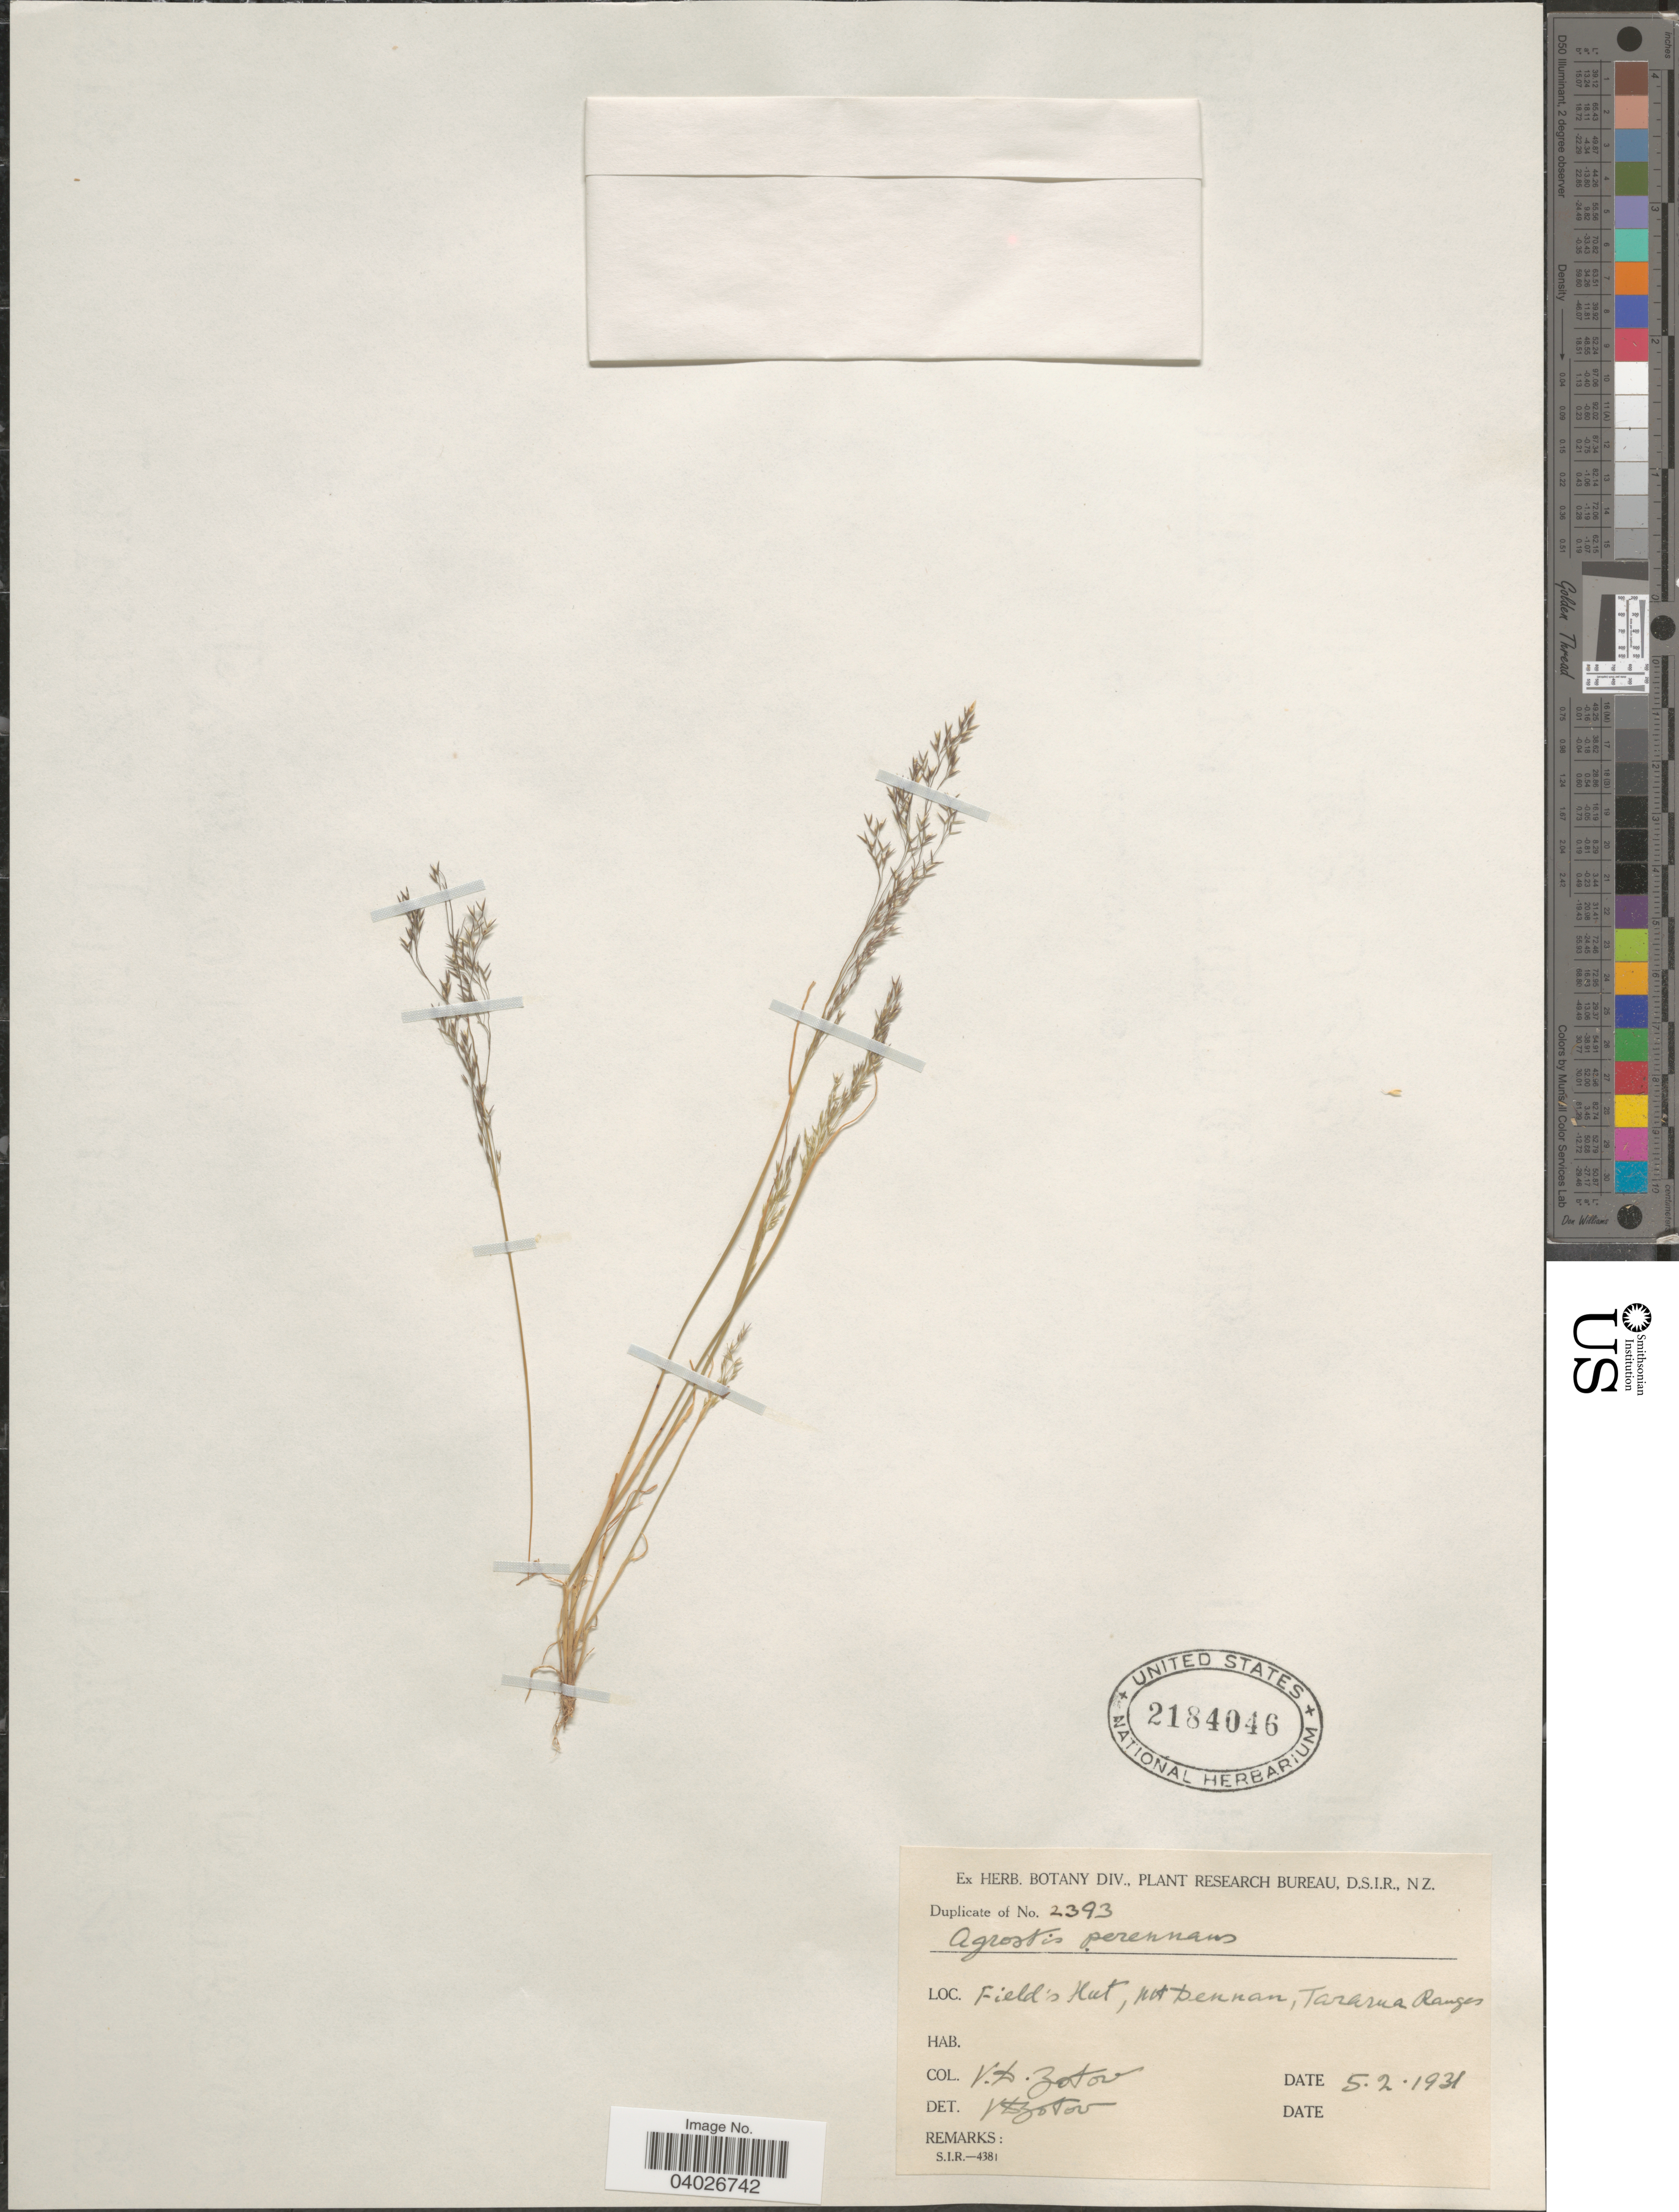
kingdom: Plantae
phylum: Tracheophyta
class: Liliopsida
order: Poales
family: Poaceae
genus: Agrostis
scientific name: Agrostis perennans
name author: (Walter) Tuck.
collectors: V. Zotov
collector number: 2393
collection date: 1931-02-05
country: New Zealand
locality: Fields Hut, Mt Dennan, Tararua Ranges.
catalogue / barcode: US 2184046